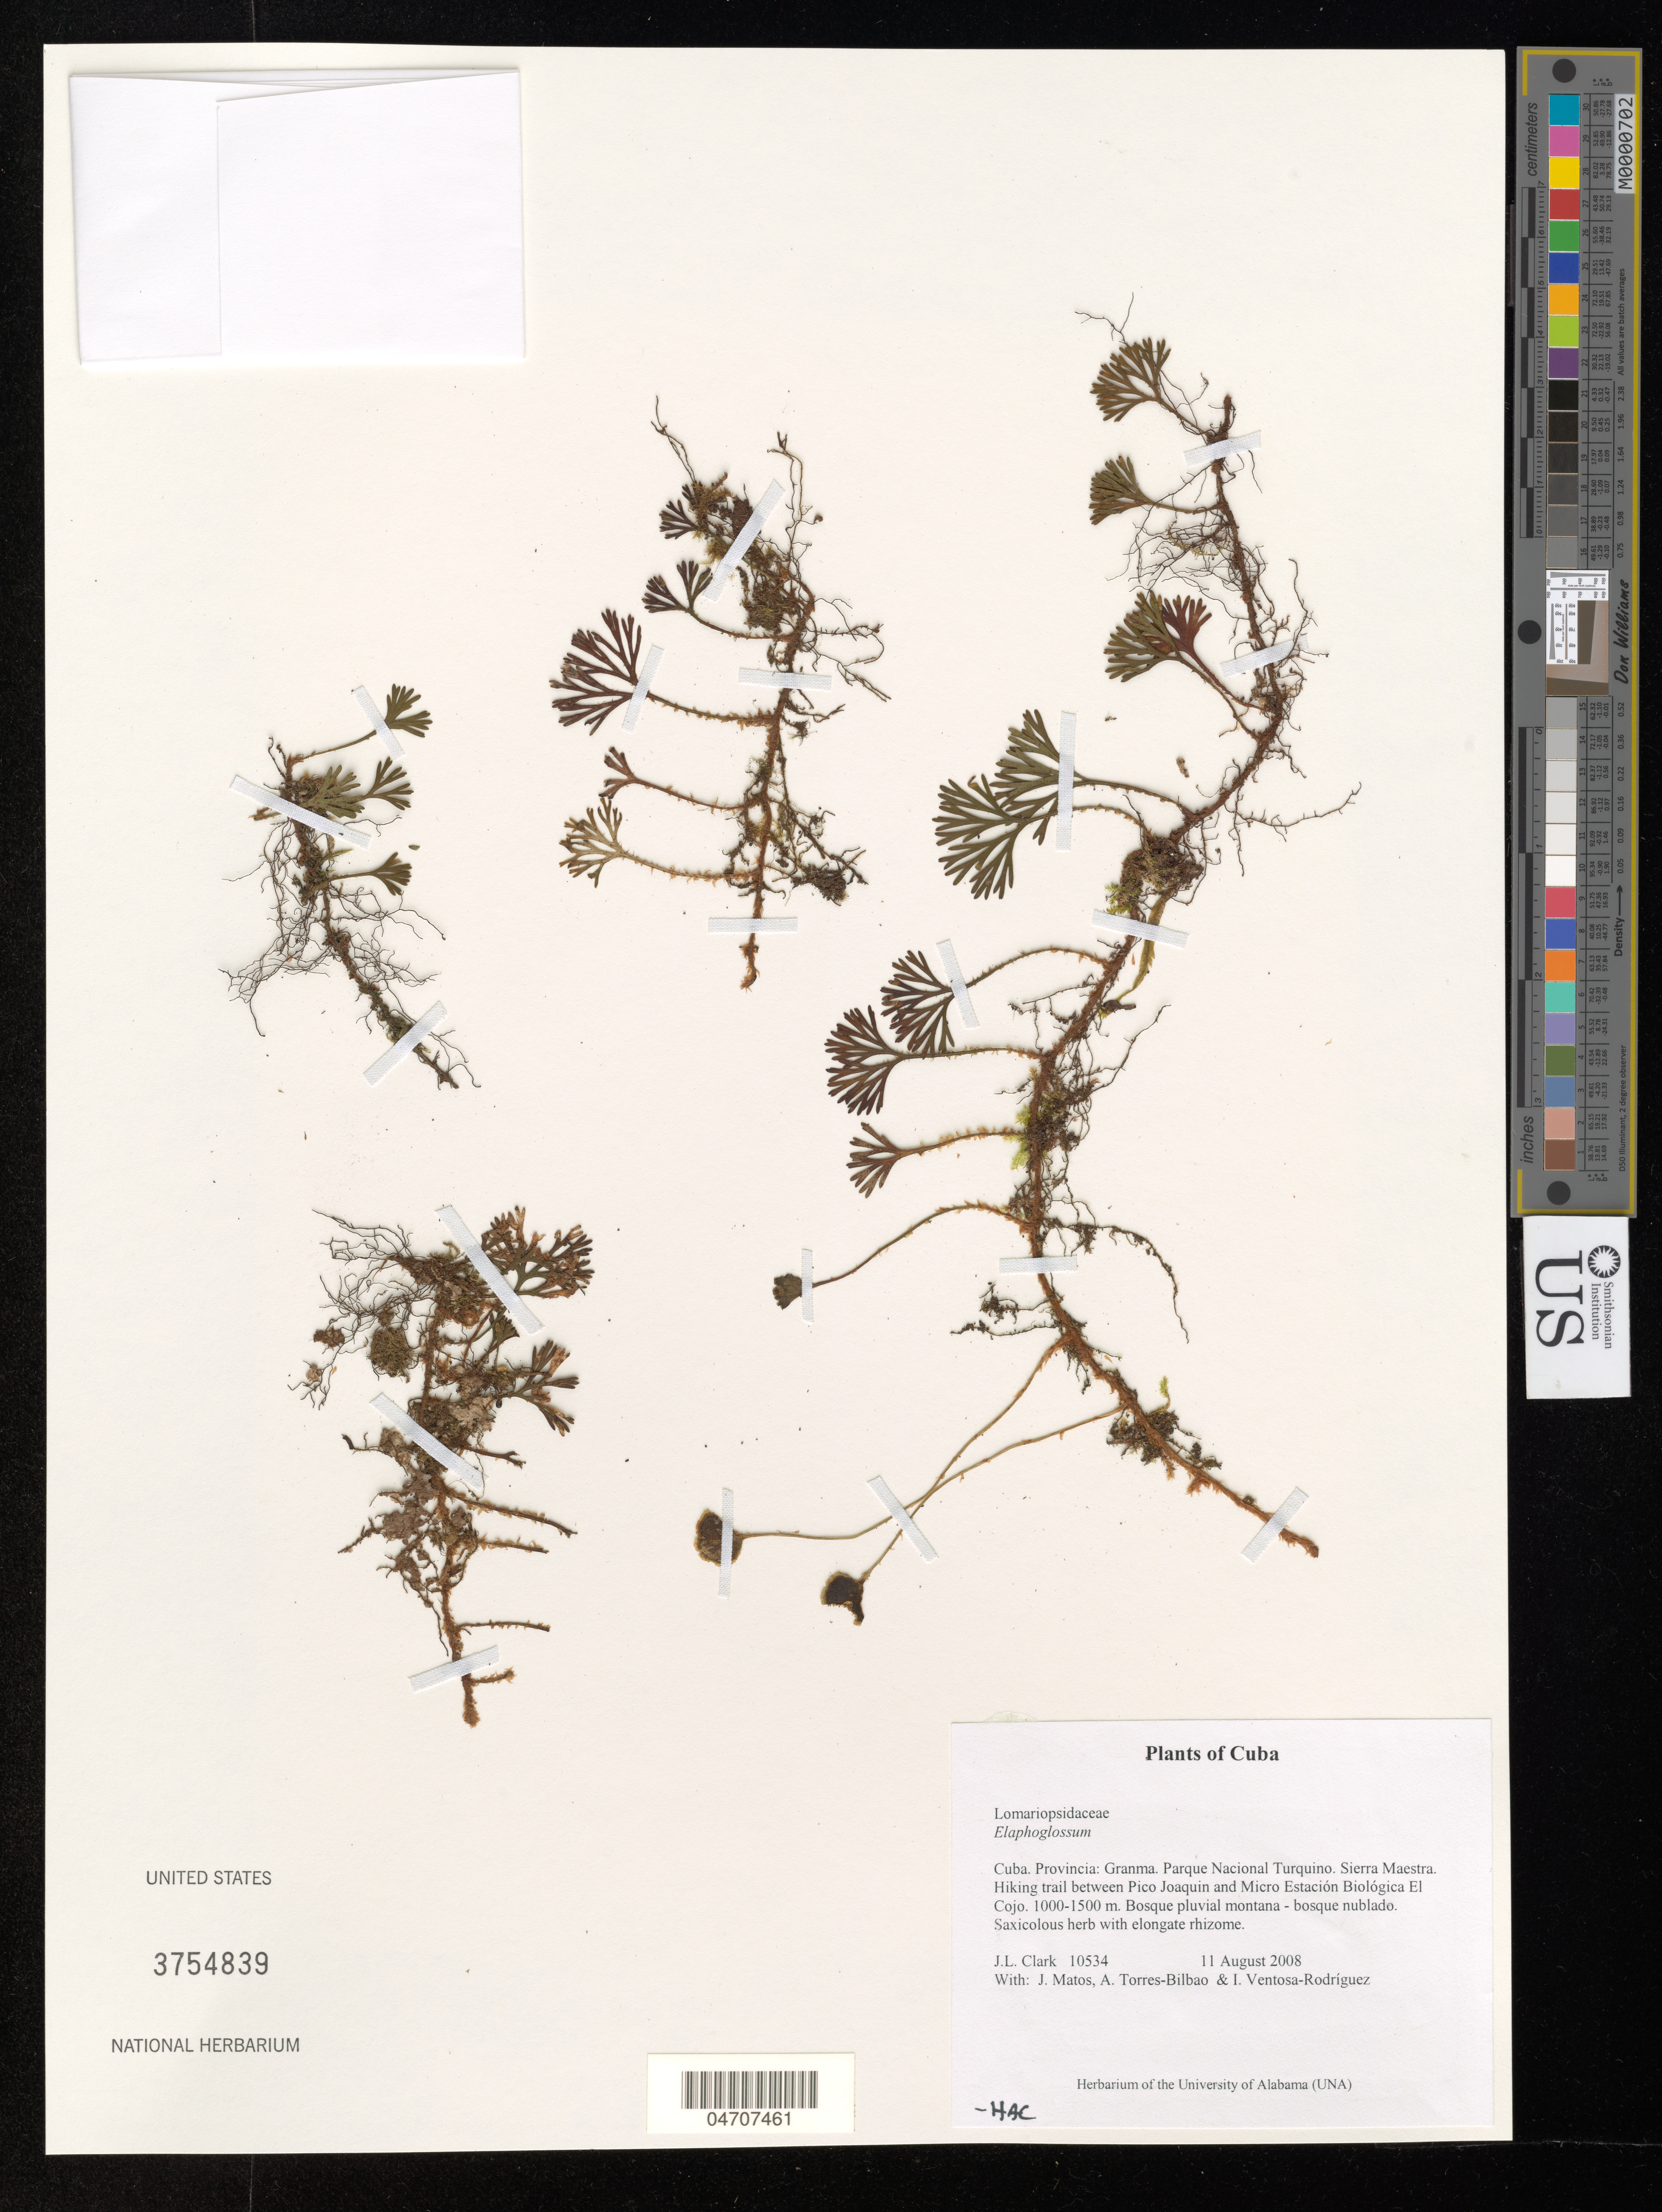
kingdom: Plantae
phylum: Tracheophyta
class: Polypodiopsida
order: Polypodiales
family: Dryopteridaceae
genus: Elaphoglossum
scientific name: Elaphoglossum sp.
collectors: J. L. Clark, J. Matos, A. Torres-Bilbao & A. Hewitt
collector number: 10534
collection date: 2008-08-11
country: Cuba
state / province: Granma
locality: Parque Nacional Turquino. Sierra Maestra. Hiking trail between Pico Joaquin and Micro Estación Biológica El Cojo.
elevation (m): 1000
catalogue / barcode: US 3754839